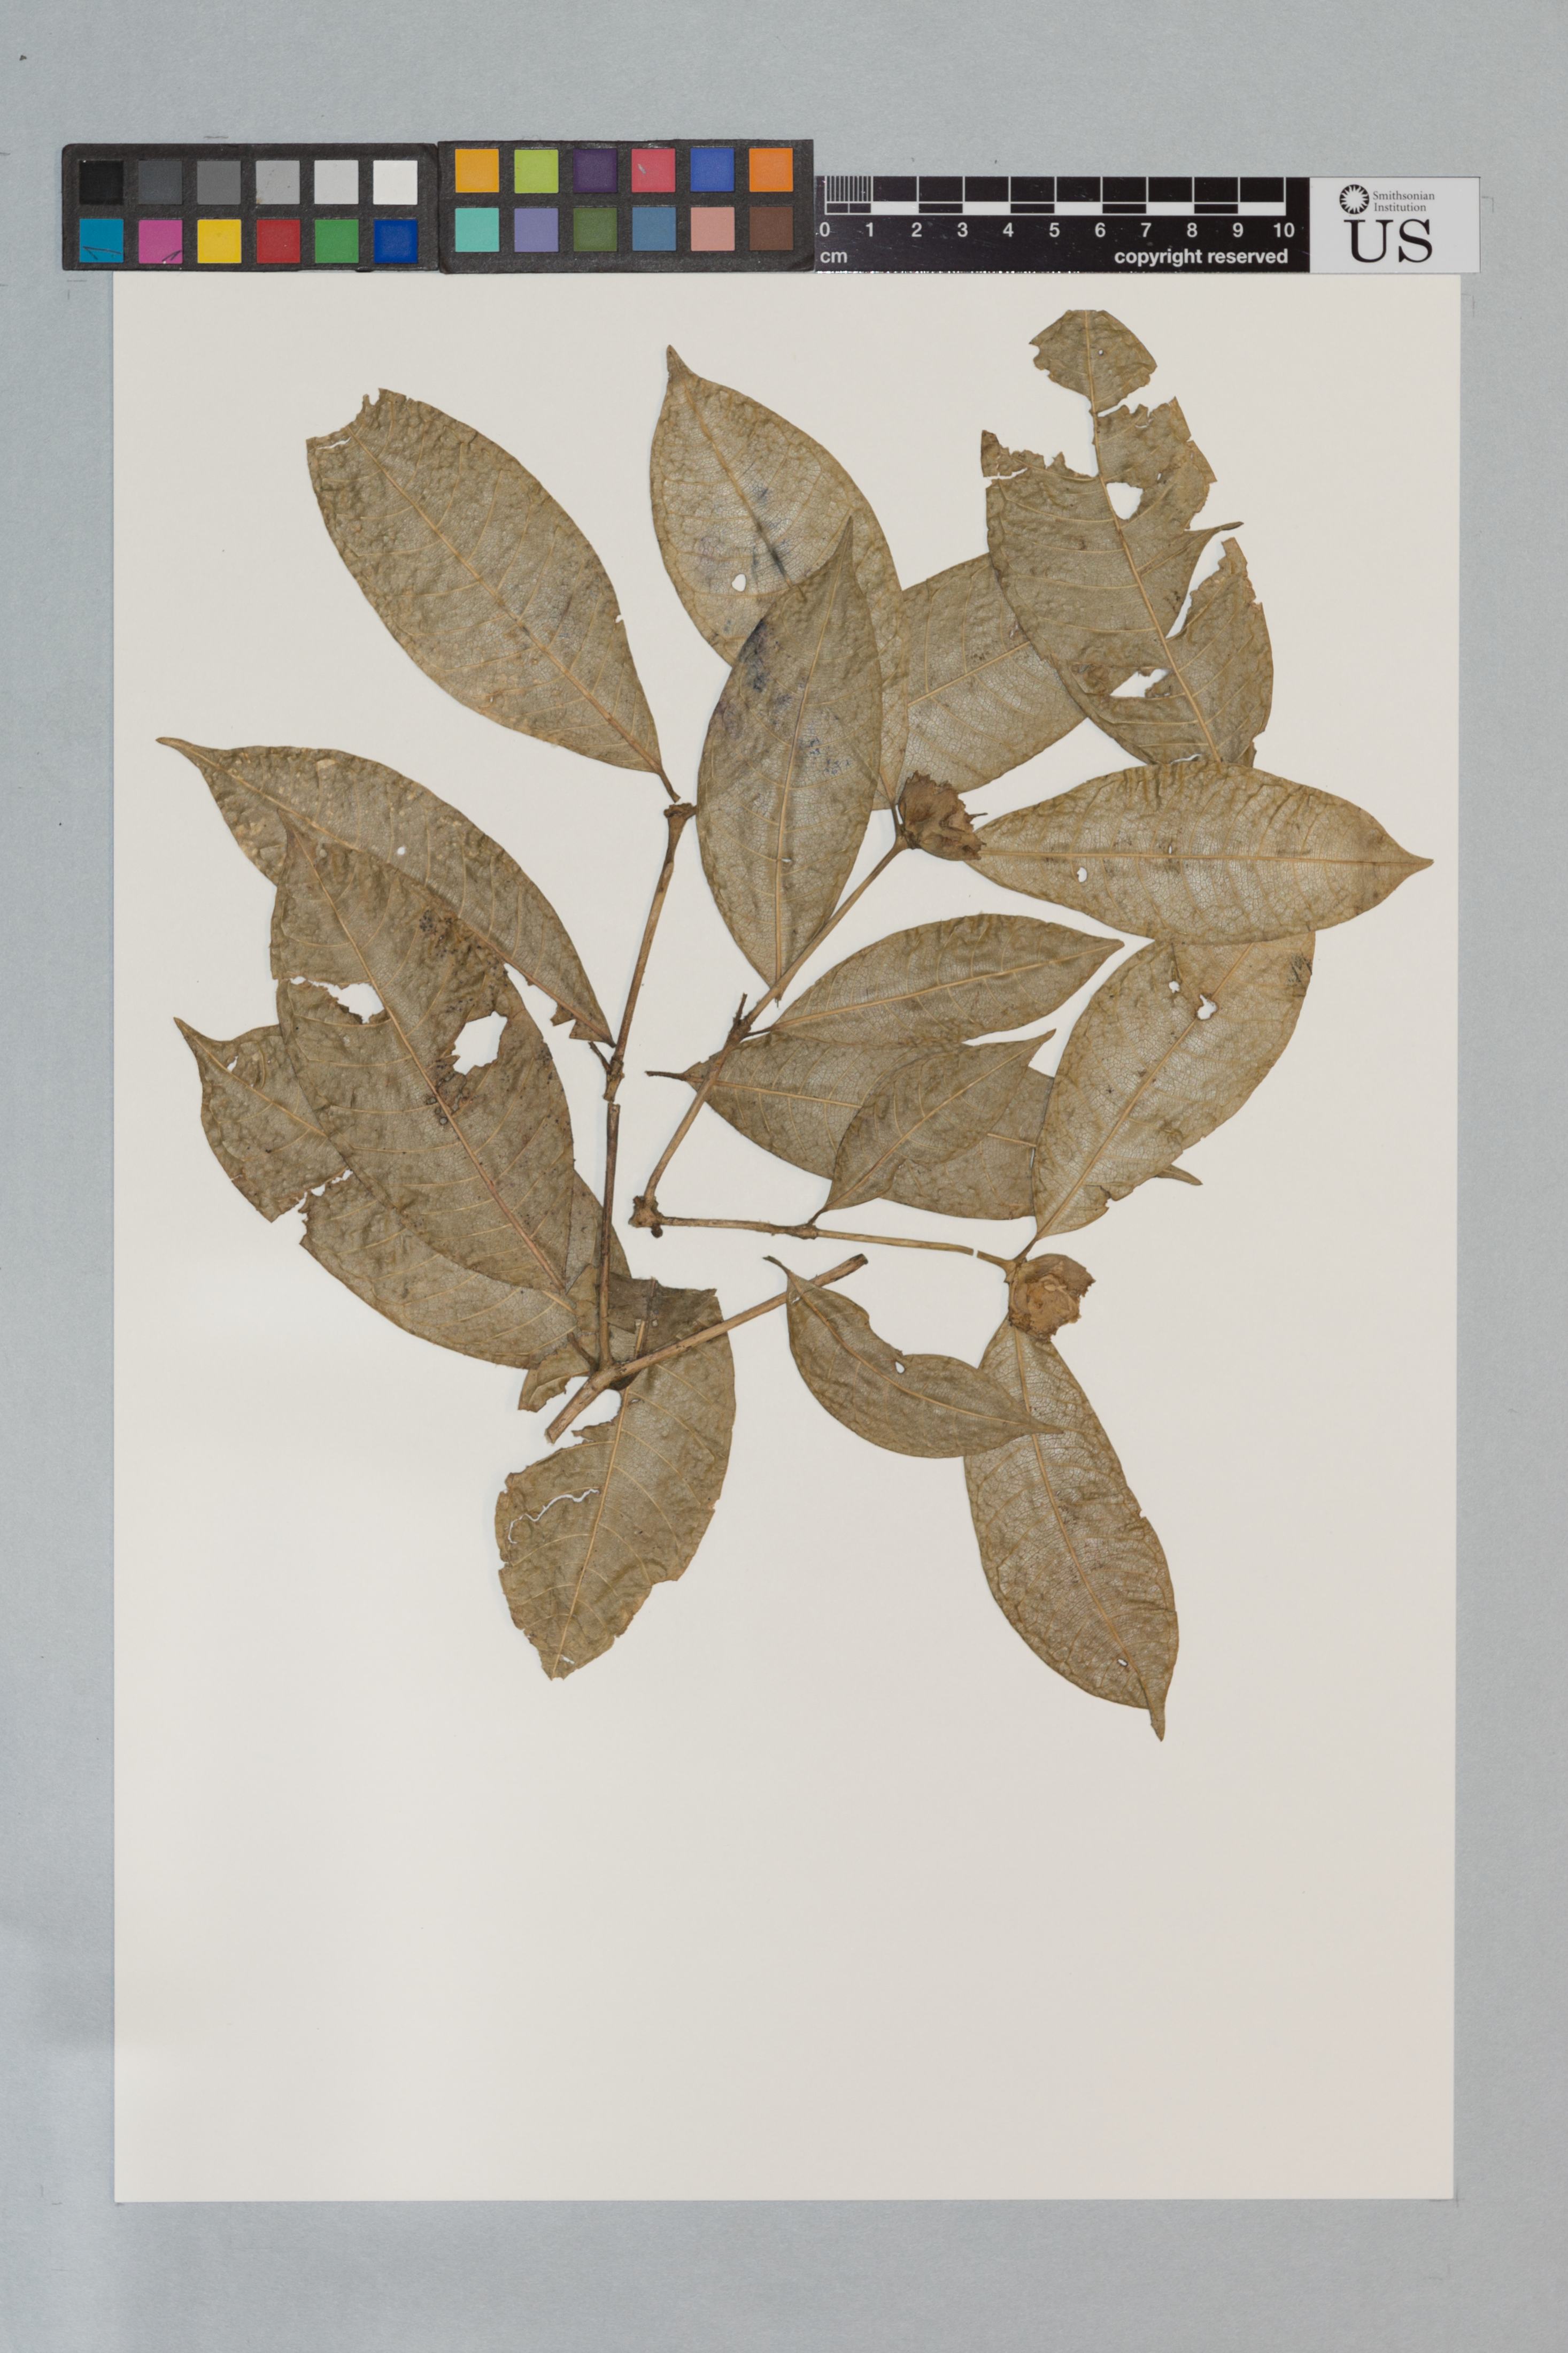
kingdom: Plantae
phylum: Tracheophyta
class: Magnoliopsida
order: Gentianales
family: Rubiaceae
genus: Psychotria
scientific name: Psychotria apoda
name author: Steyerm.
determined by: Taylor, Charlotte M.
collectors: C. Feuillet & Montagne Torte Exped. members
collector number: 10311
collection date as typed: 17 June 1988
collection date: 1988-06-17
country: French Guiana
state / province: Cayenne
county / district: Regina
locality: Mt. Tortue: 11 km WNW of Approuague river, trail near top of mountain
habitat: Montane rain forest on lateritic soil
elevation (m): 400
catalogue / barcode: US 3434380